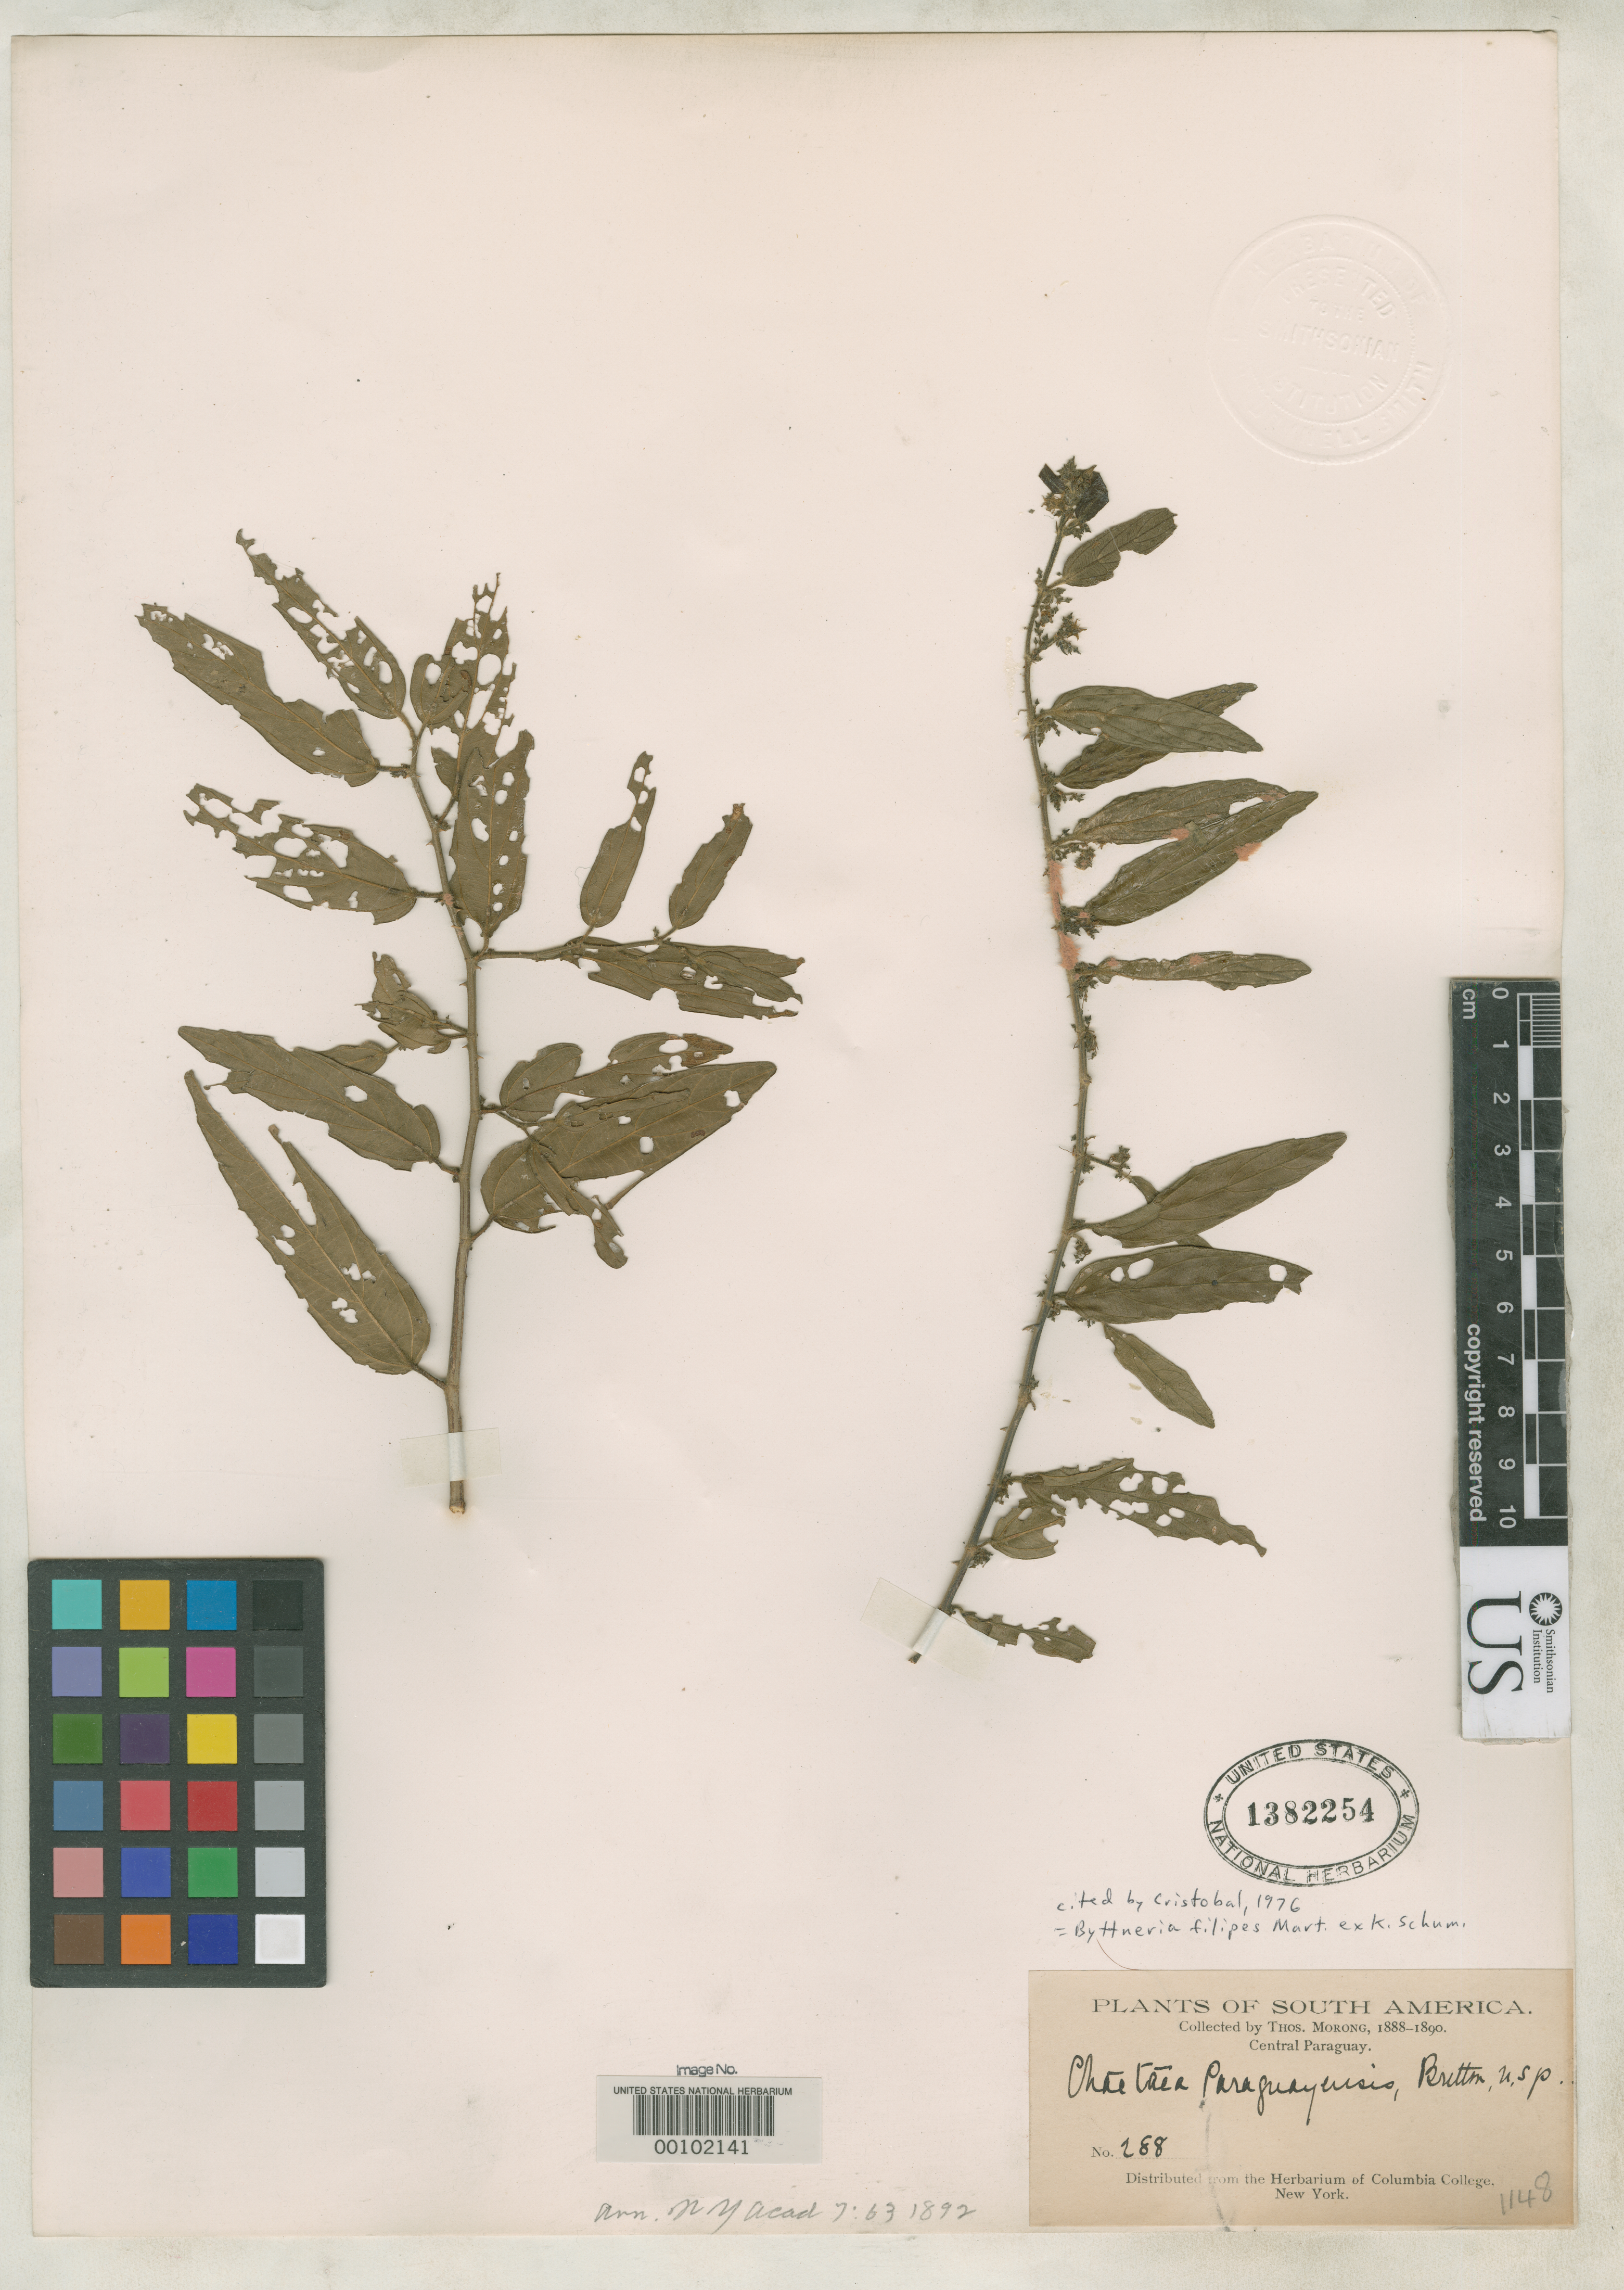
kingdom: Plantae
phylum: Tracheophyta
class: Magnoliopsida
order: Malvales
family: Malvaceae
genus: Chaetaea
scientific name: Chaetaea paraguayensis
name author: Britton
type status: Type Collection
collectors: T. Morong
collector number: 288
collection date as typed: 1888 to -- --- 1890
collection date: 1888/1890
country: Paraguay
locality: Central Paraguay.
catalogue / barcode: US 1382254